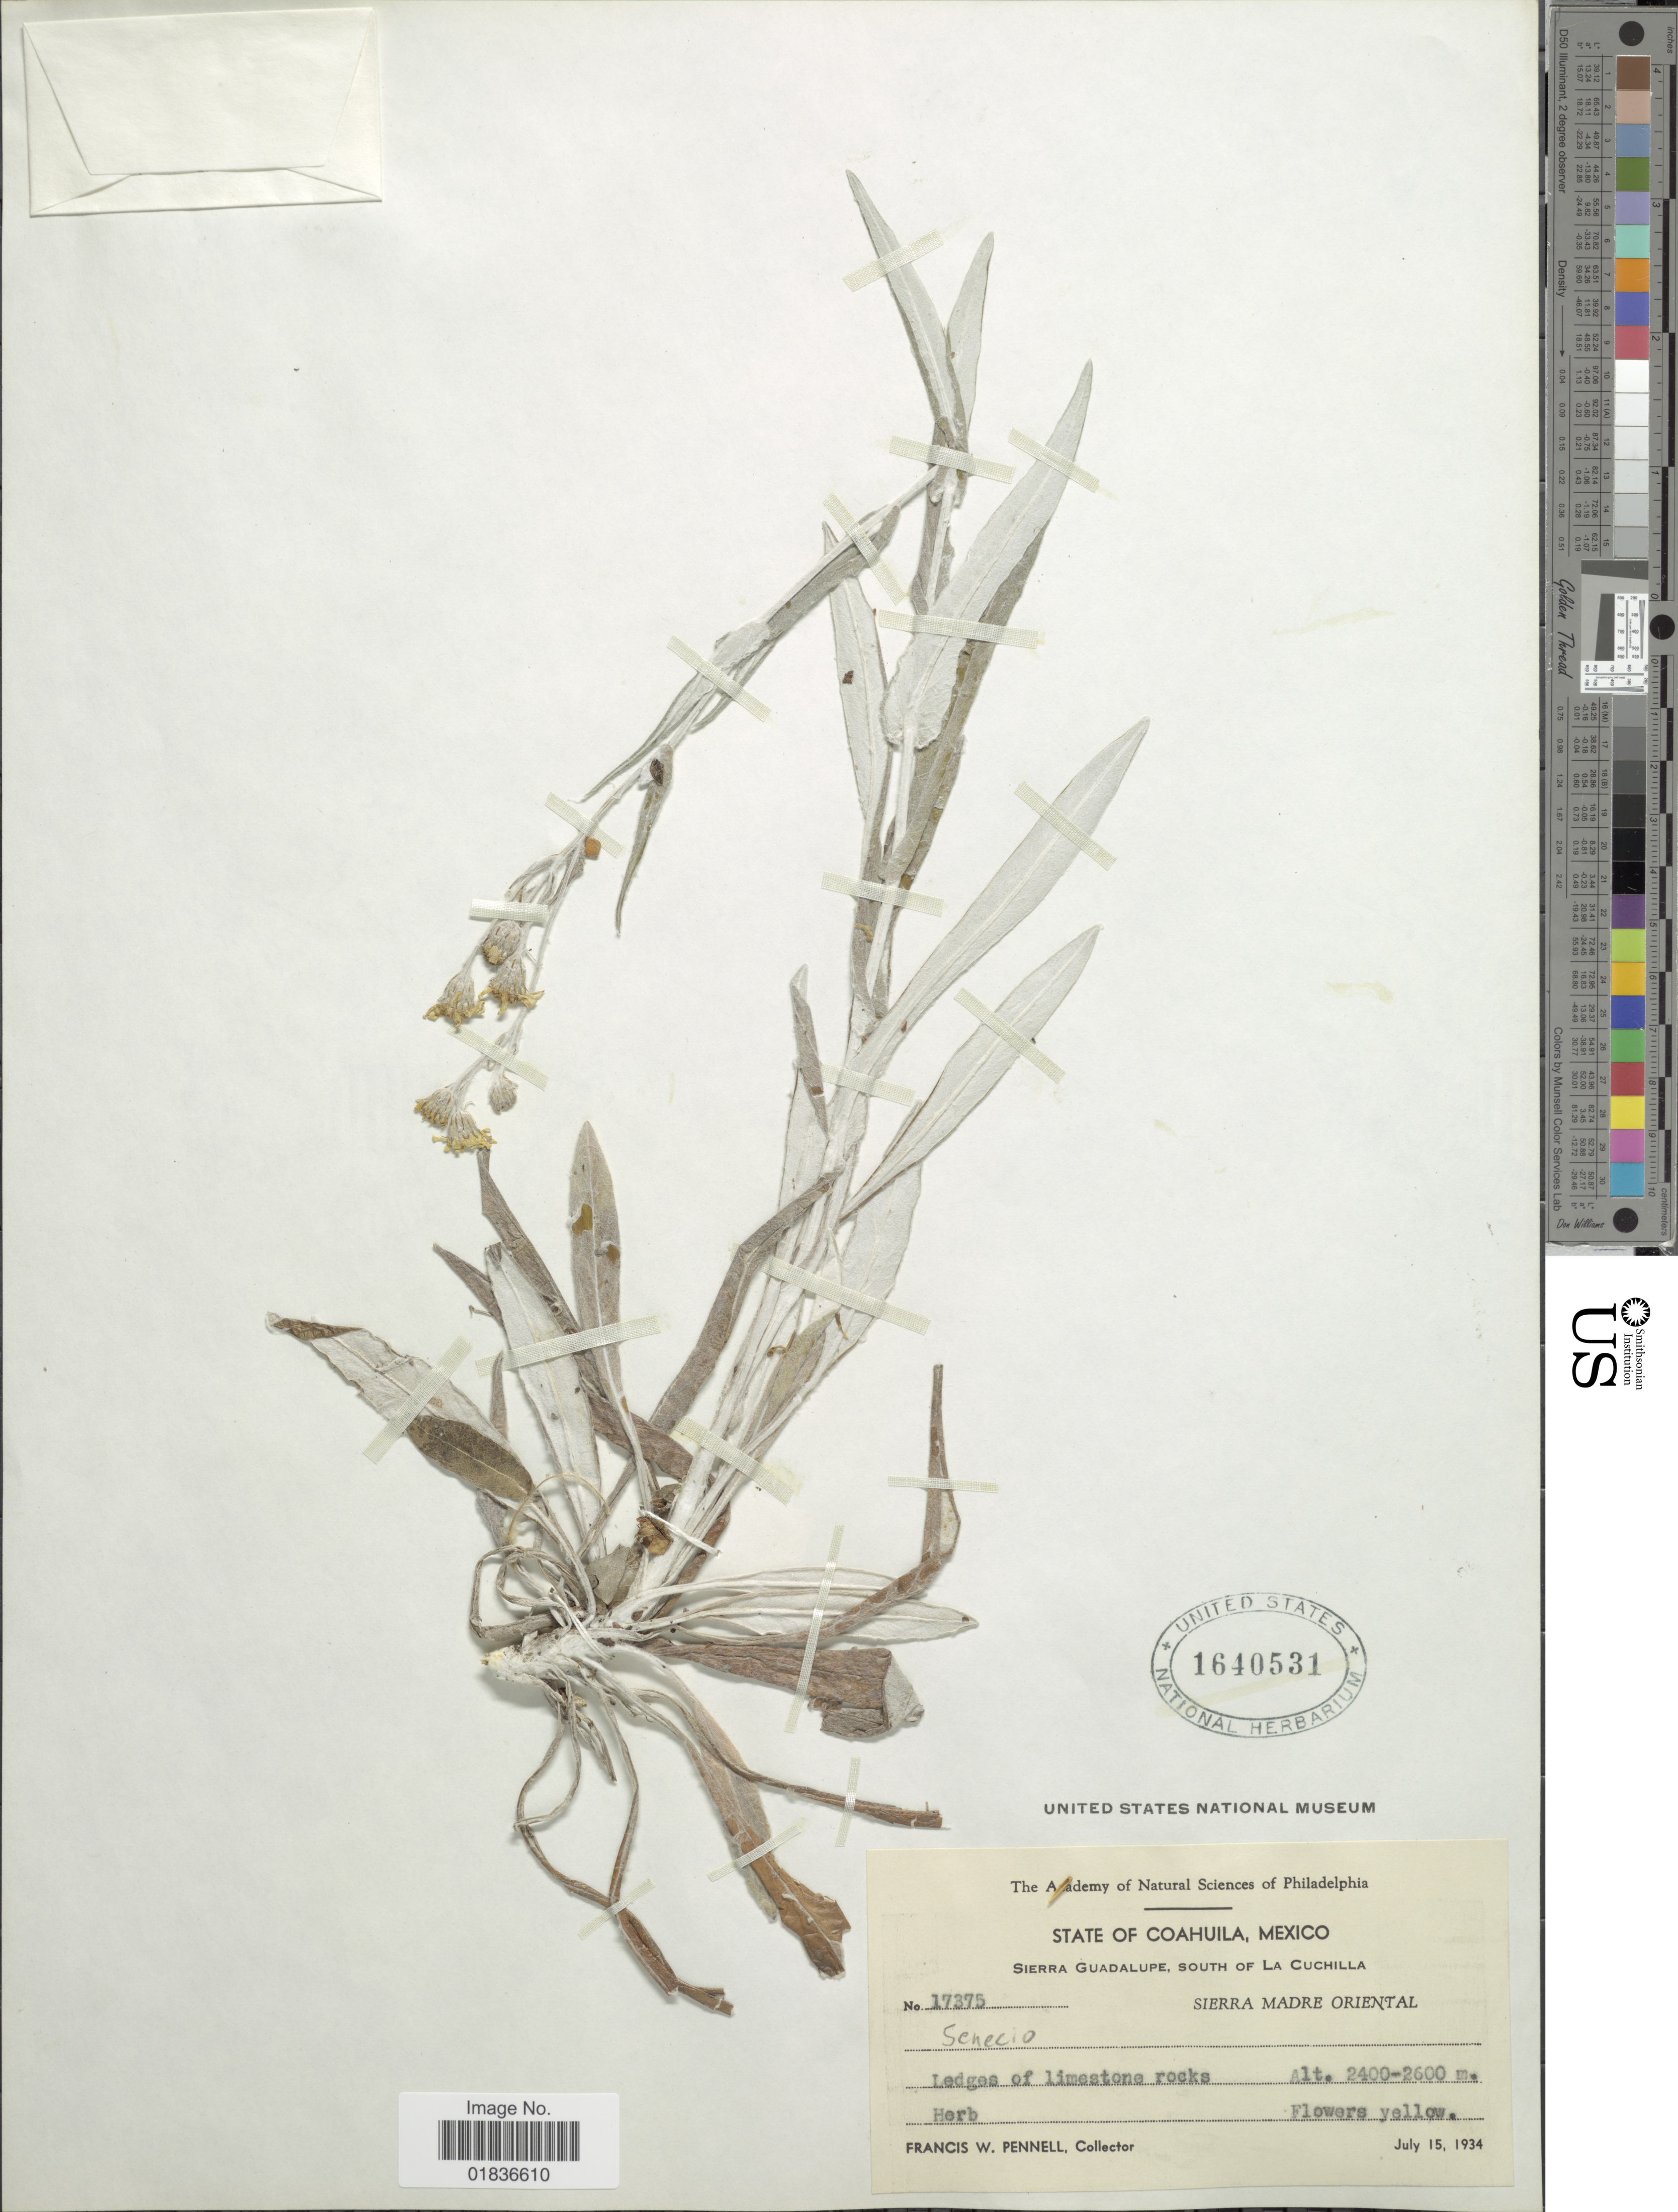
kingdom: Plantae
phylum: Tracheophyta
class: Magnoliopsida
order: Asterales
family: Asteraceae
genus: Senecio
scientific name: Senecio sp.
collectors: F. W. Pennell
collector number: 17375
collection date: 1934-07-15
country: Mexico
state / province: Coahuila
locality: Sierra Guadalupe, south of La Cuchilla, Sierra Madre Oriental, ledges of limestone rocks.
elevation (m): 2400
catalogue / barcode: US 1640531